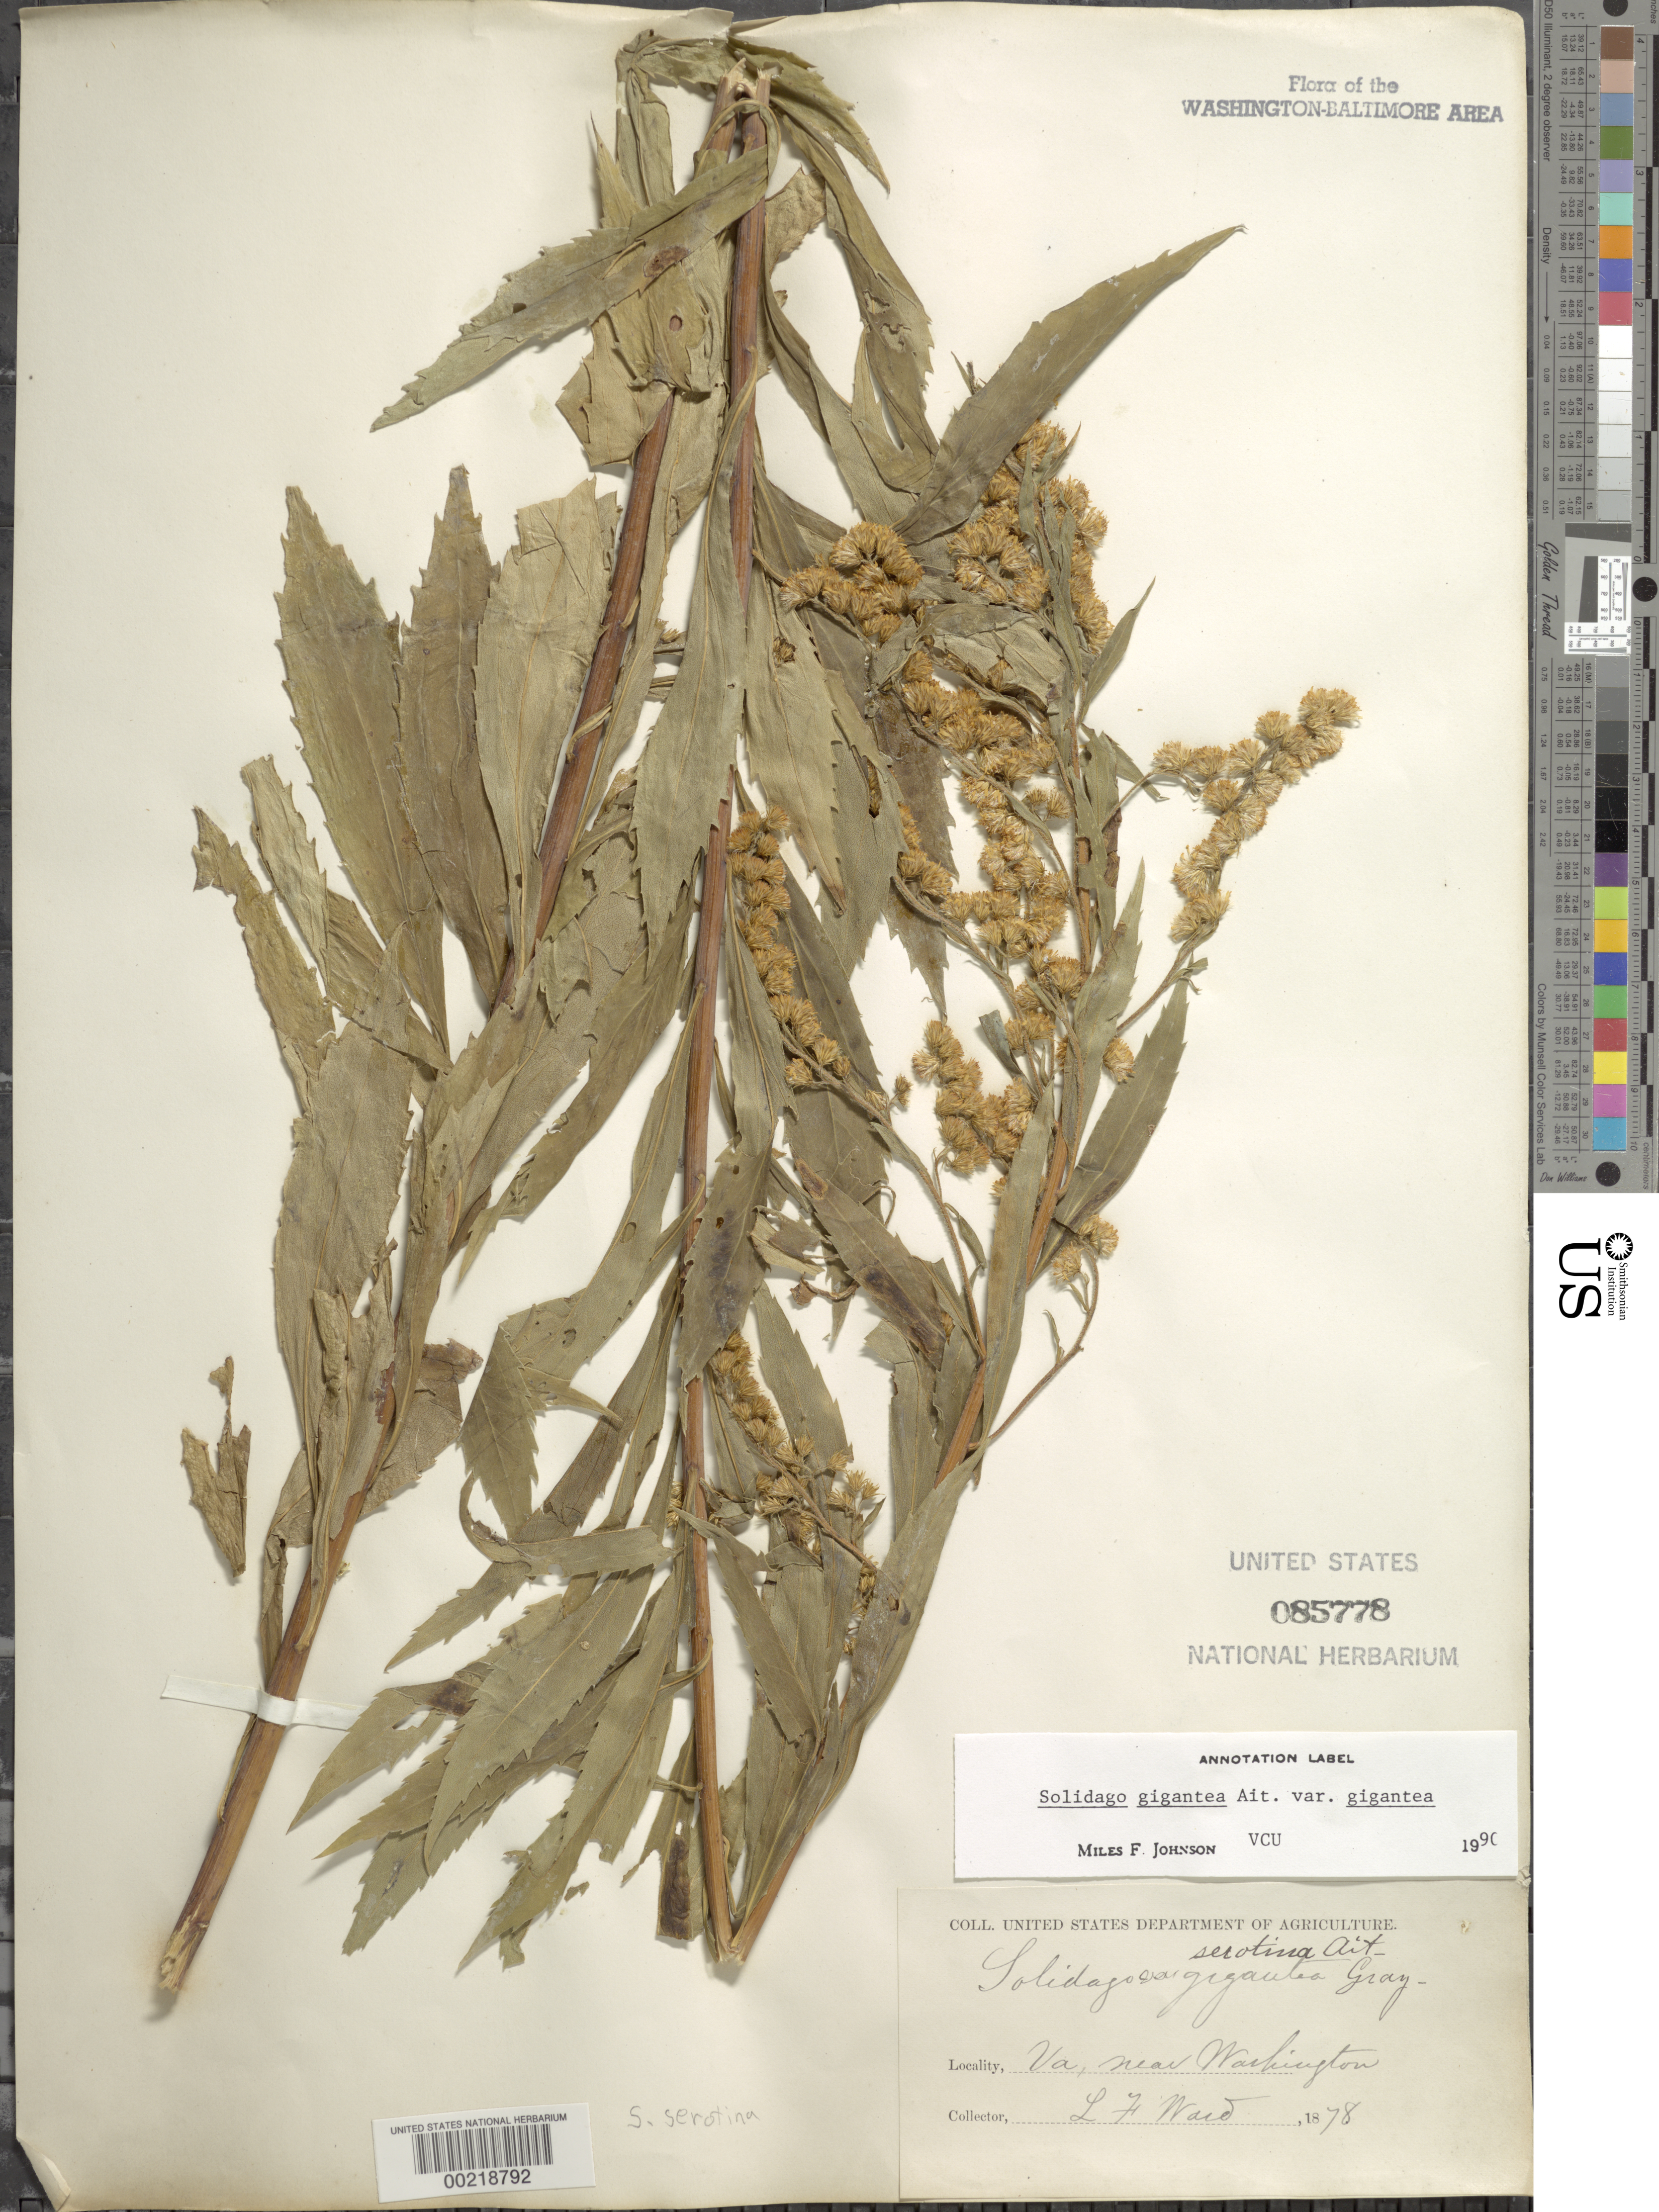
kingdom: Plantae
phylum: Tracheophyta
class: Magnoliopsida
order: Asterales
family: Asteraceae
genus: Solidago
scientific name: Solidago gigantea var. gigantea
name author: Aiton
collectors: L. F. Ward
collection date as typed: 1878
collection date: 1878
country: United States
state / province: Virginia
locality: Near DC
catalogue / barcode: US 85778